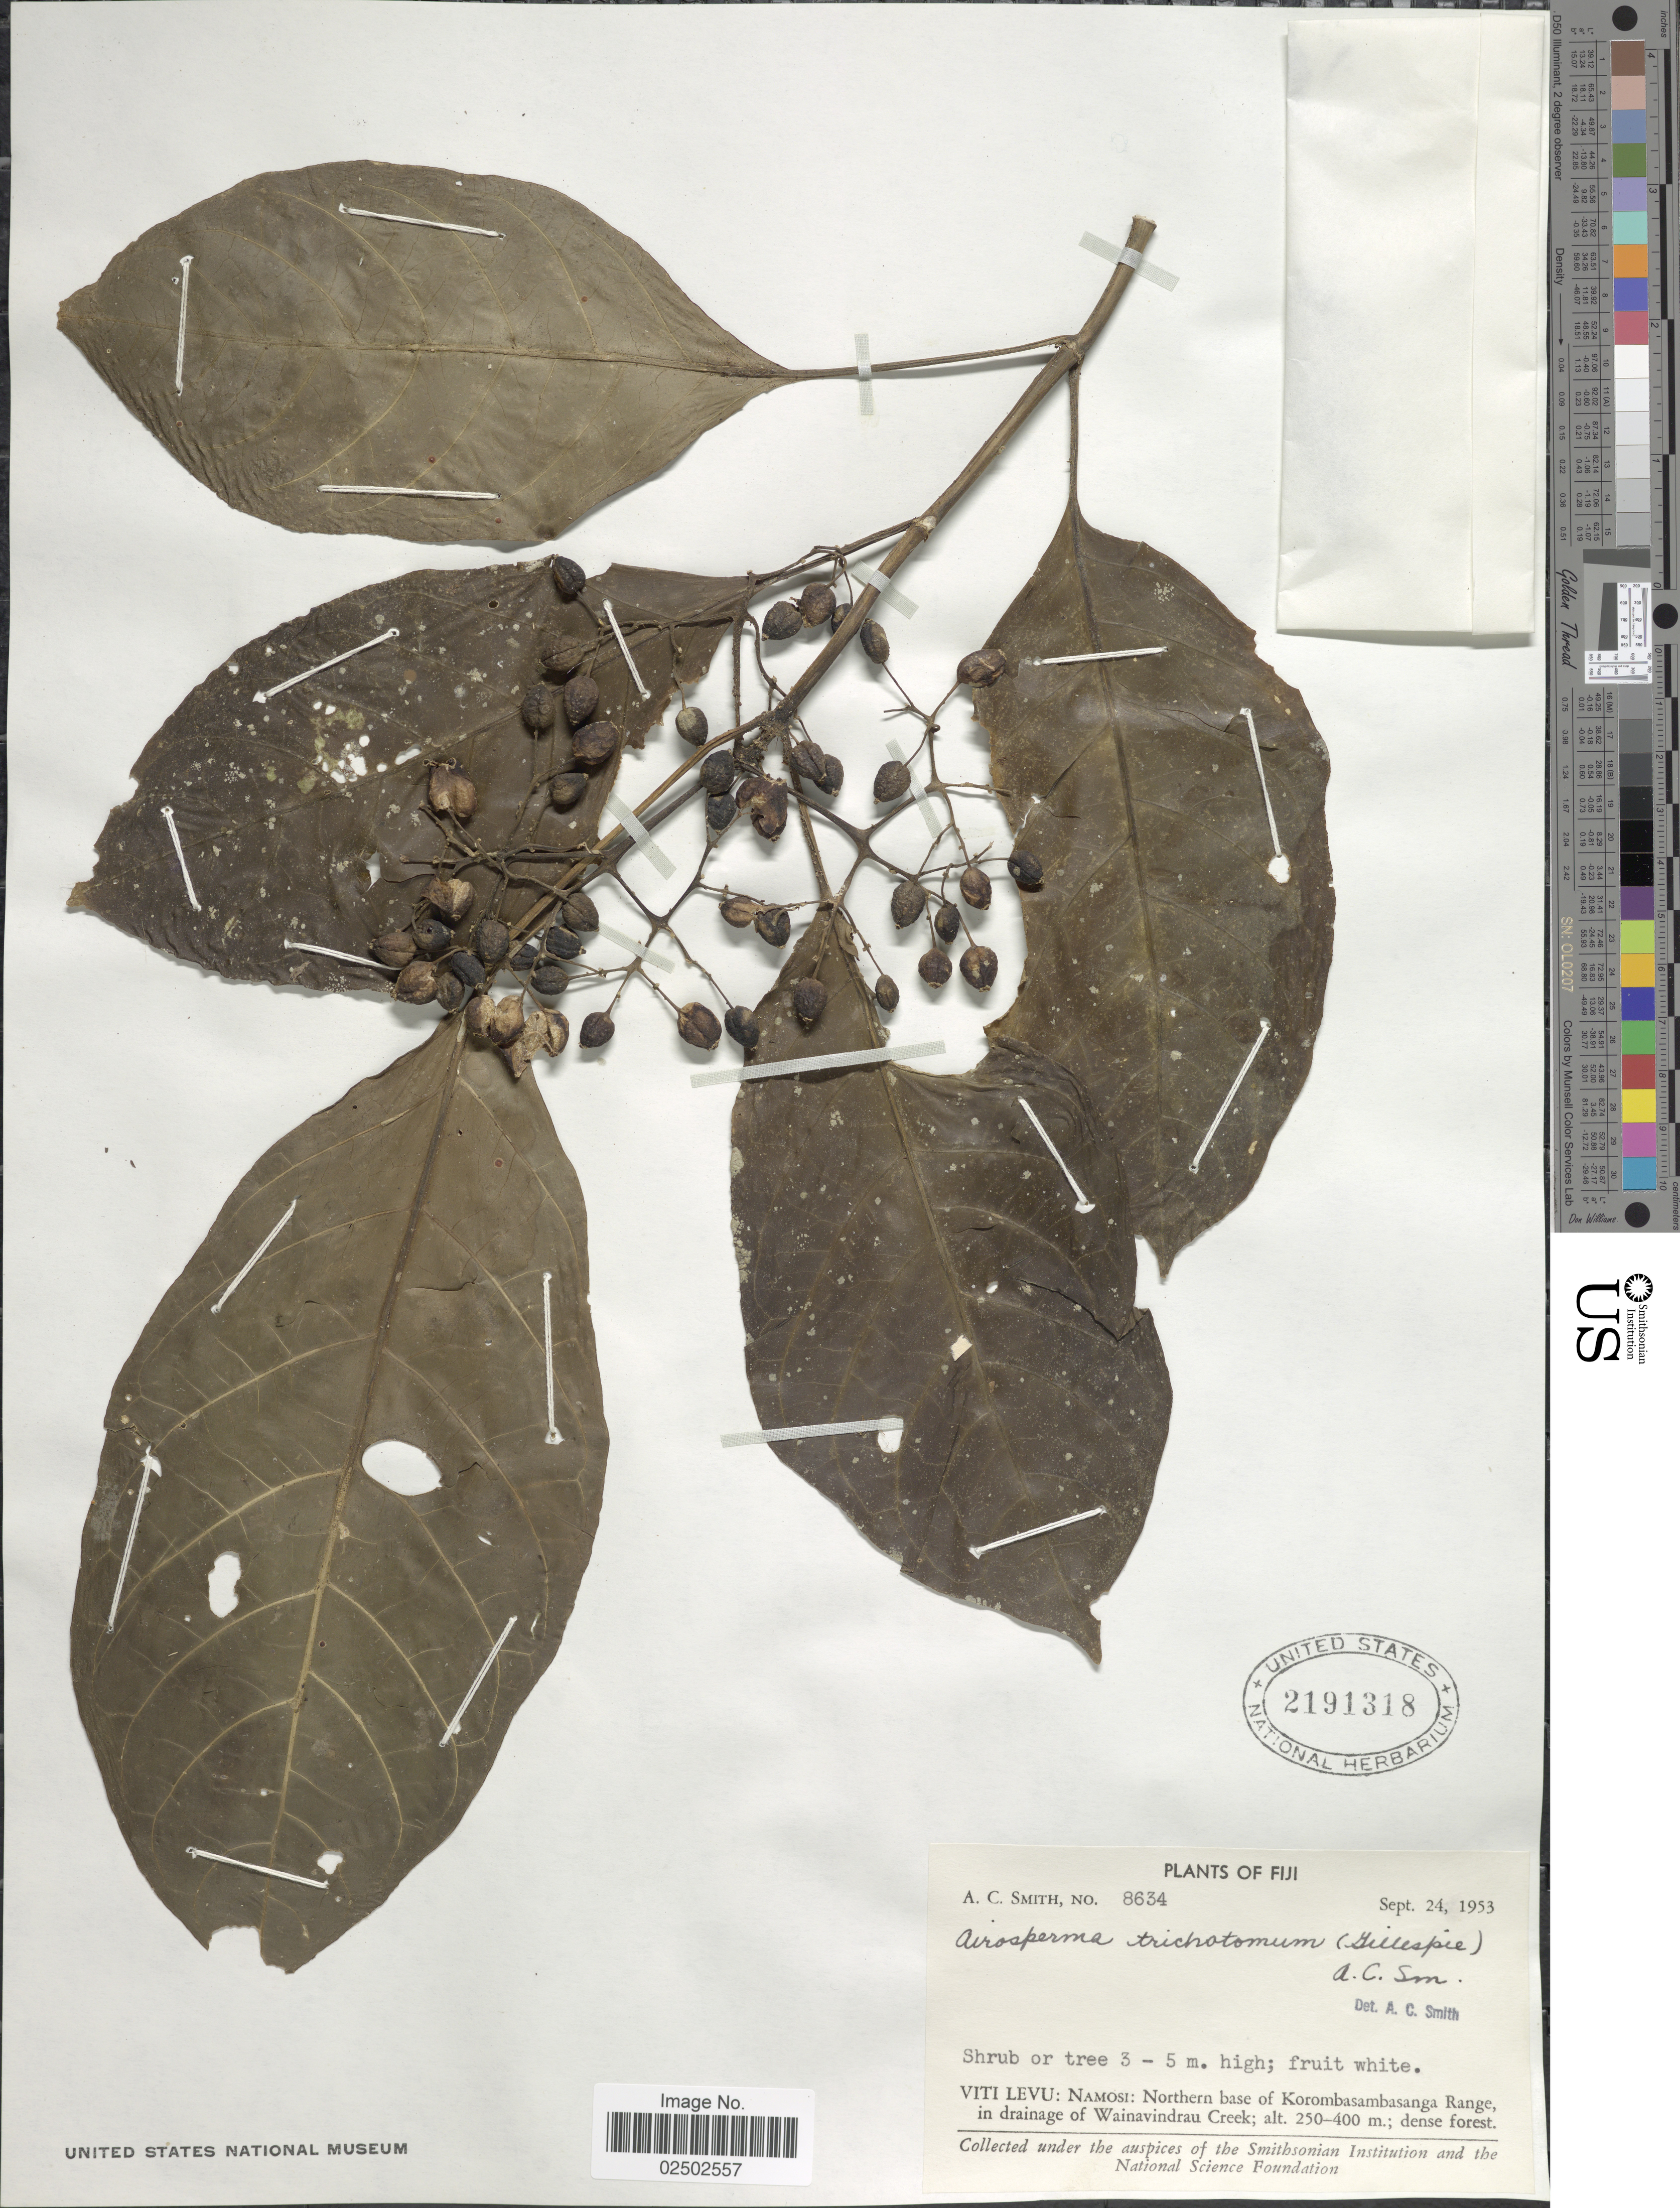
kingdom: Plantae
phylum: Tracheophyta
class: Magnoliopsida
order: Gentianales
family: Rubiaceae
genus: Airosperma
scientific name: Airosperma trichotomum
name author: (Gillespie) A.C. Sm.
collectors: A. C. Smith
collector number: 8634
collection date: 1953-09-24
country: Fiji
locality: Viti Levu: Namosi: Northern base of Korombasambasanga Range in drainage of Wainavindrau Creek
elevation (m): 250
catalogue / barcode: US 2191318